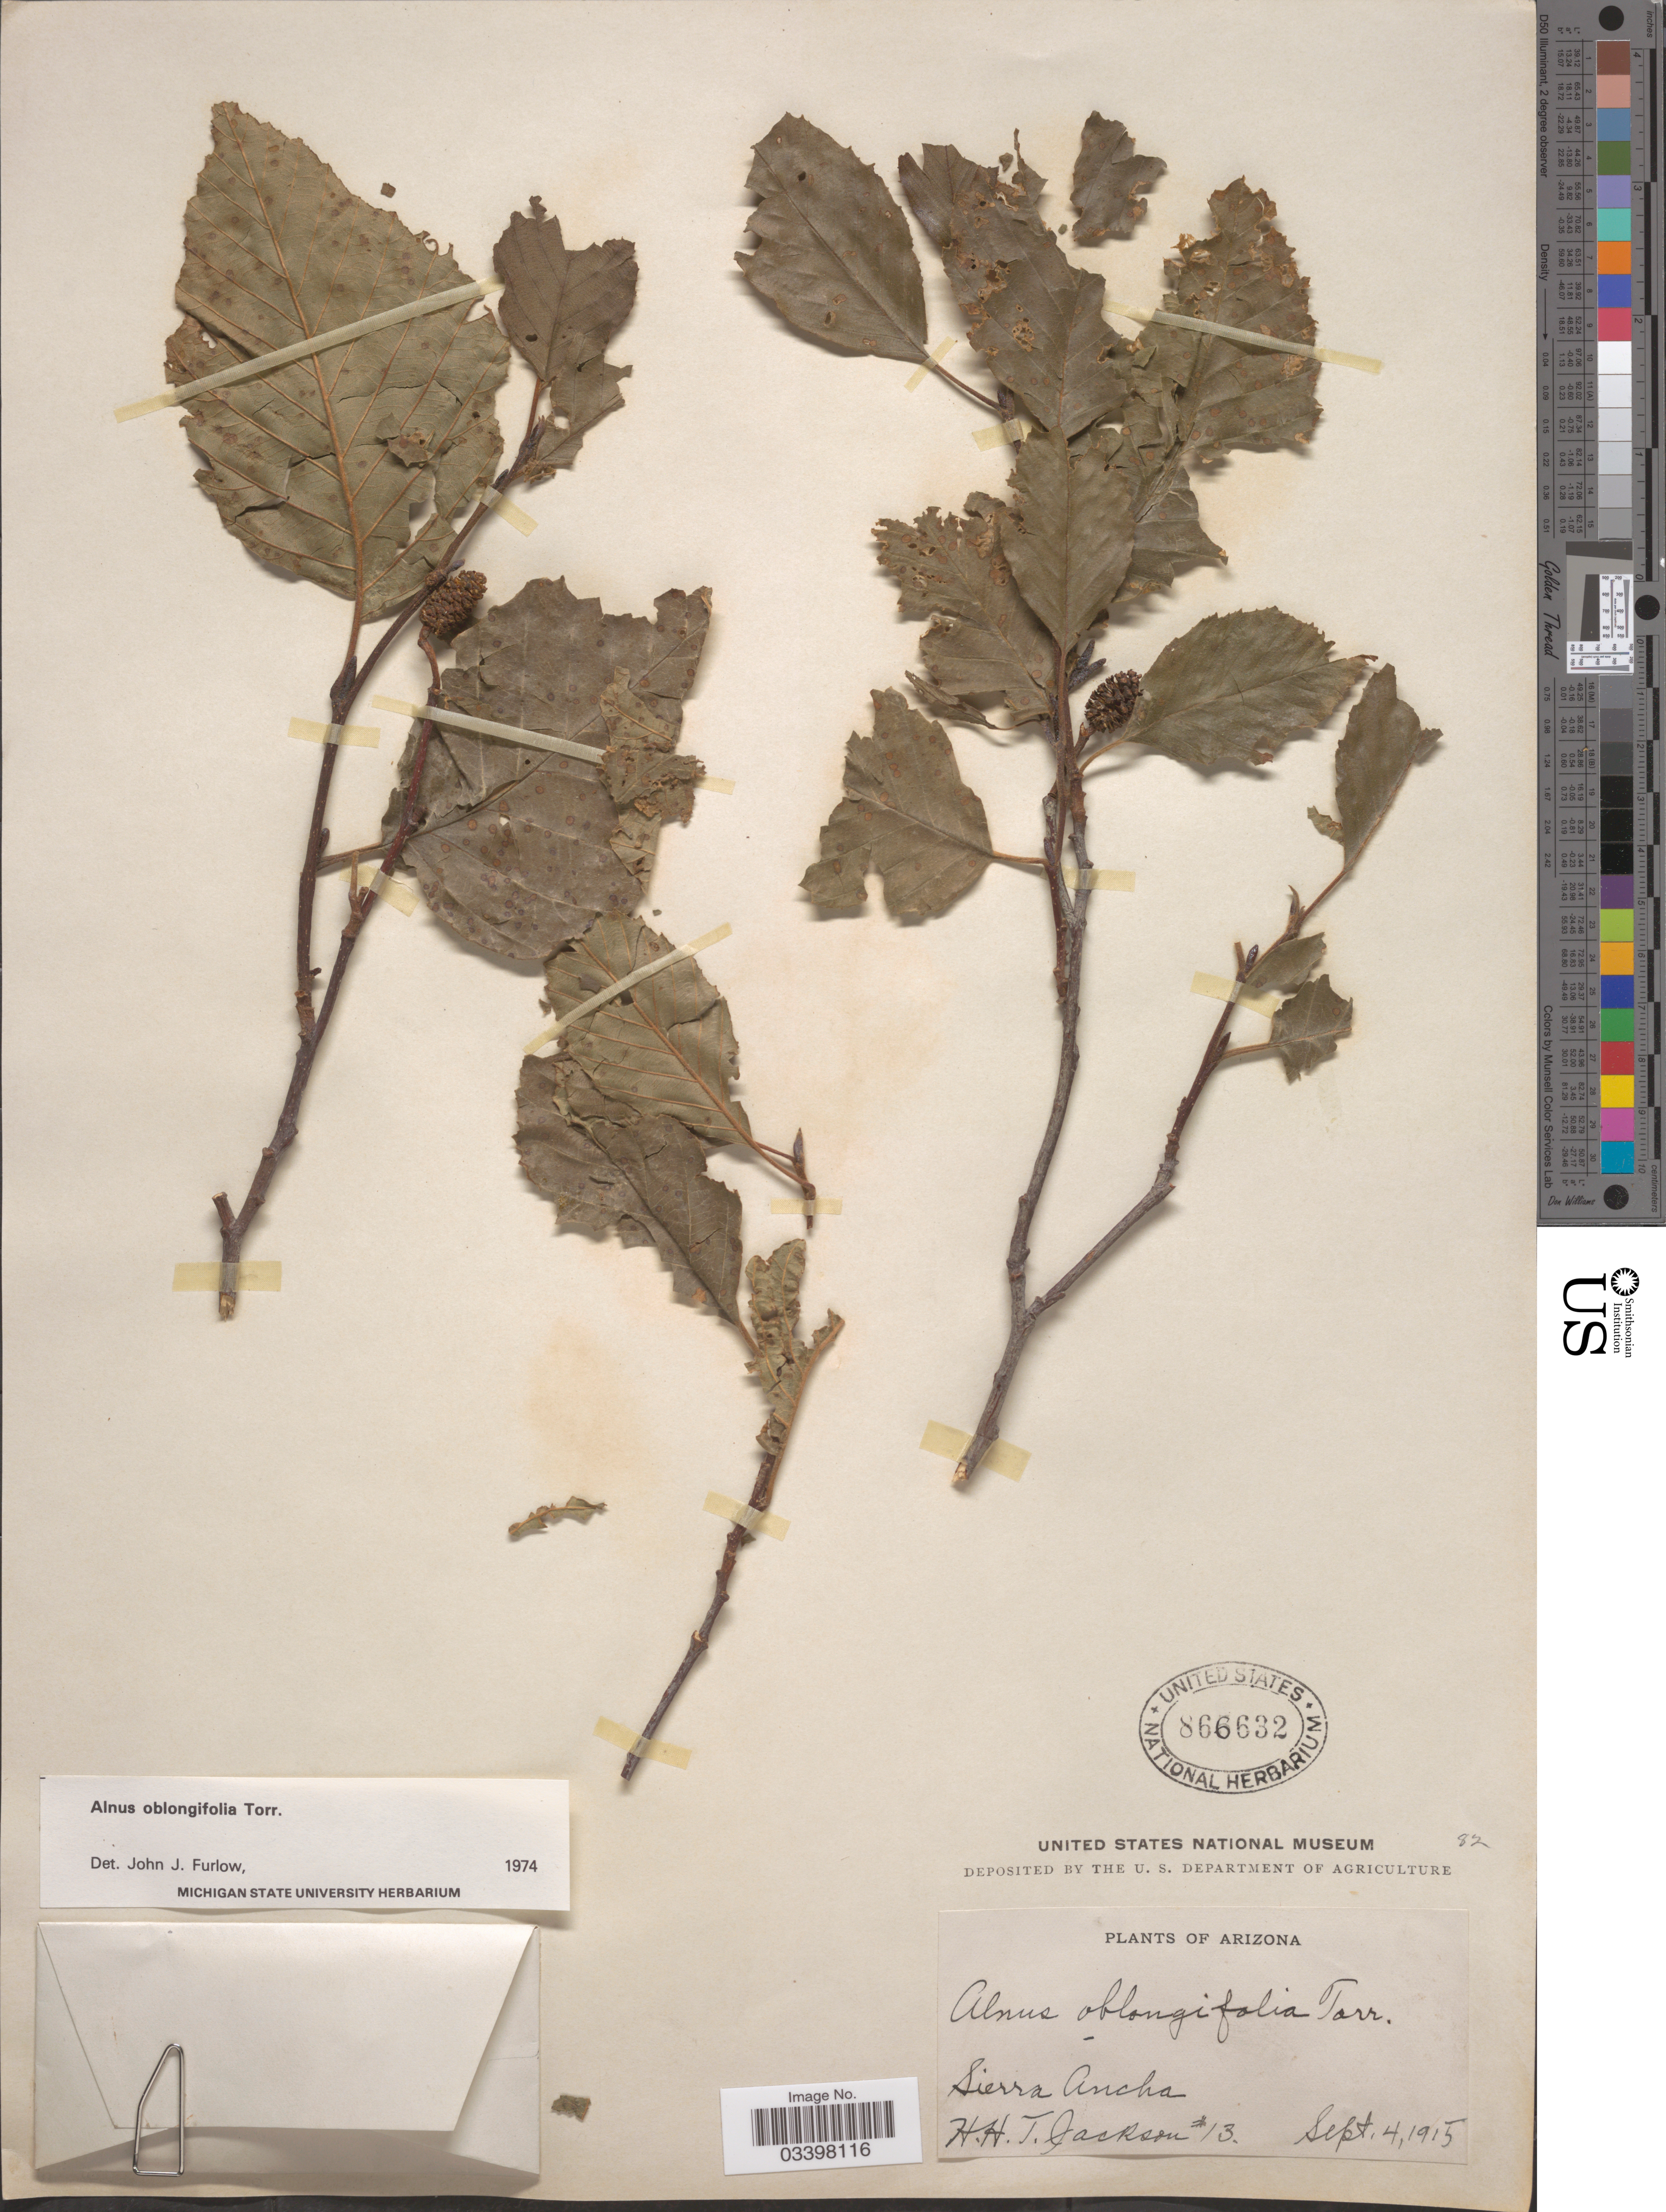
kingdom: Plantae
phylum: Tracheophyta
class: Magnoliopsida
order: Fagales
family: Betulaceae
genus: Alnus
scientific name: Alnus oblongifolia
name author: Torr. in Emory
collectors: H. Jackson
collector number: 13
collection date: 1915-09-04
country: United States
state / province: Arizona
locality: Sierra Ancha.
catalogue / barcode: US 866632